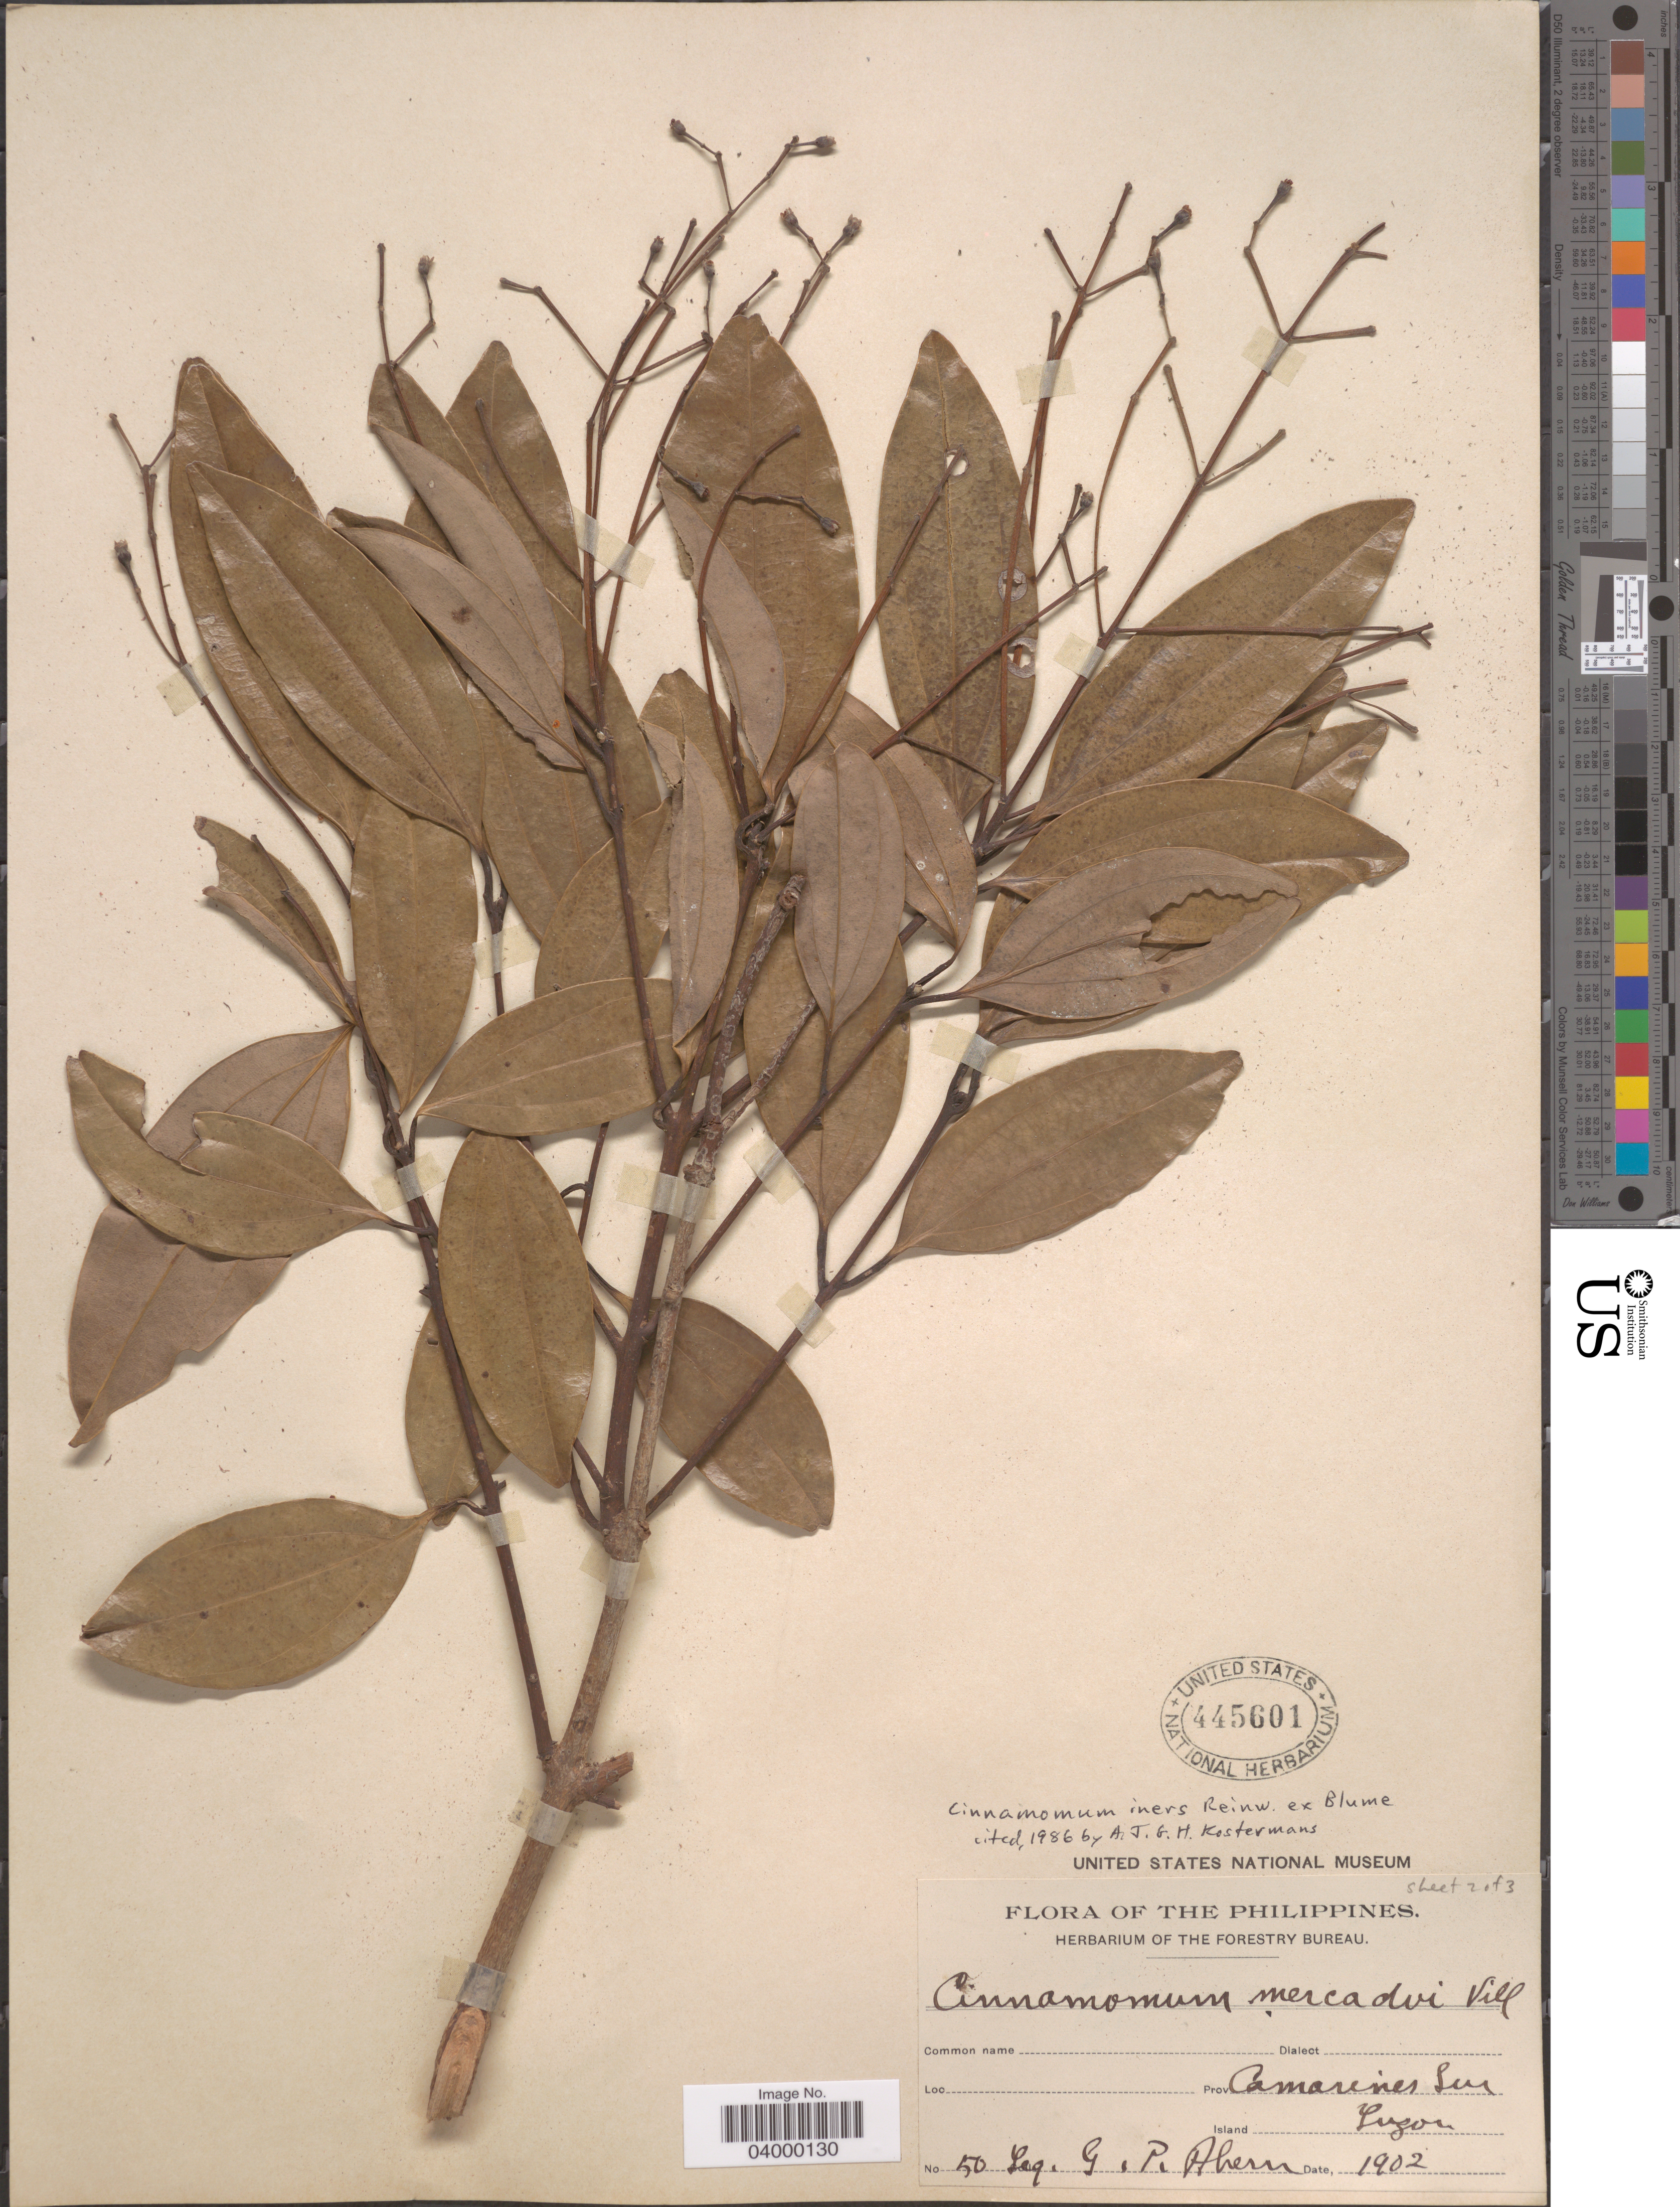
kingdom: Plantae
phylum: Tracheophyta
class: Magnoliopsida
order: Laurales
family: Lauraceae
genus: Cinnamomum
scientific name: Cinnamomum iners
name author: Reinw. ex Blume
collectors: G. Ahern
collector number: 50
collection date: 1902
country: Philippines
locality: Camarines Sur. Island Luzon.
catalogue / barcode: US 445601